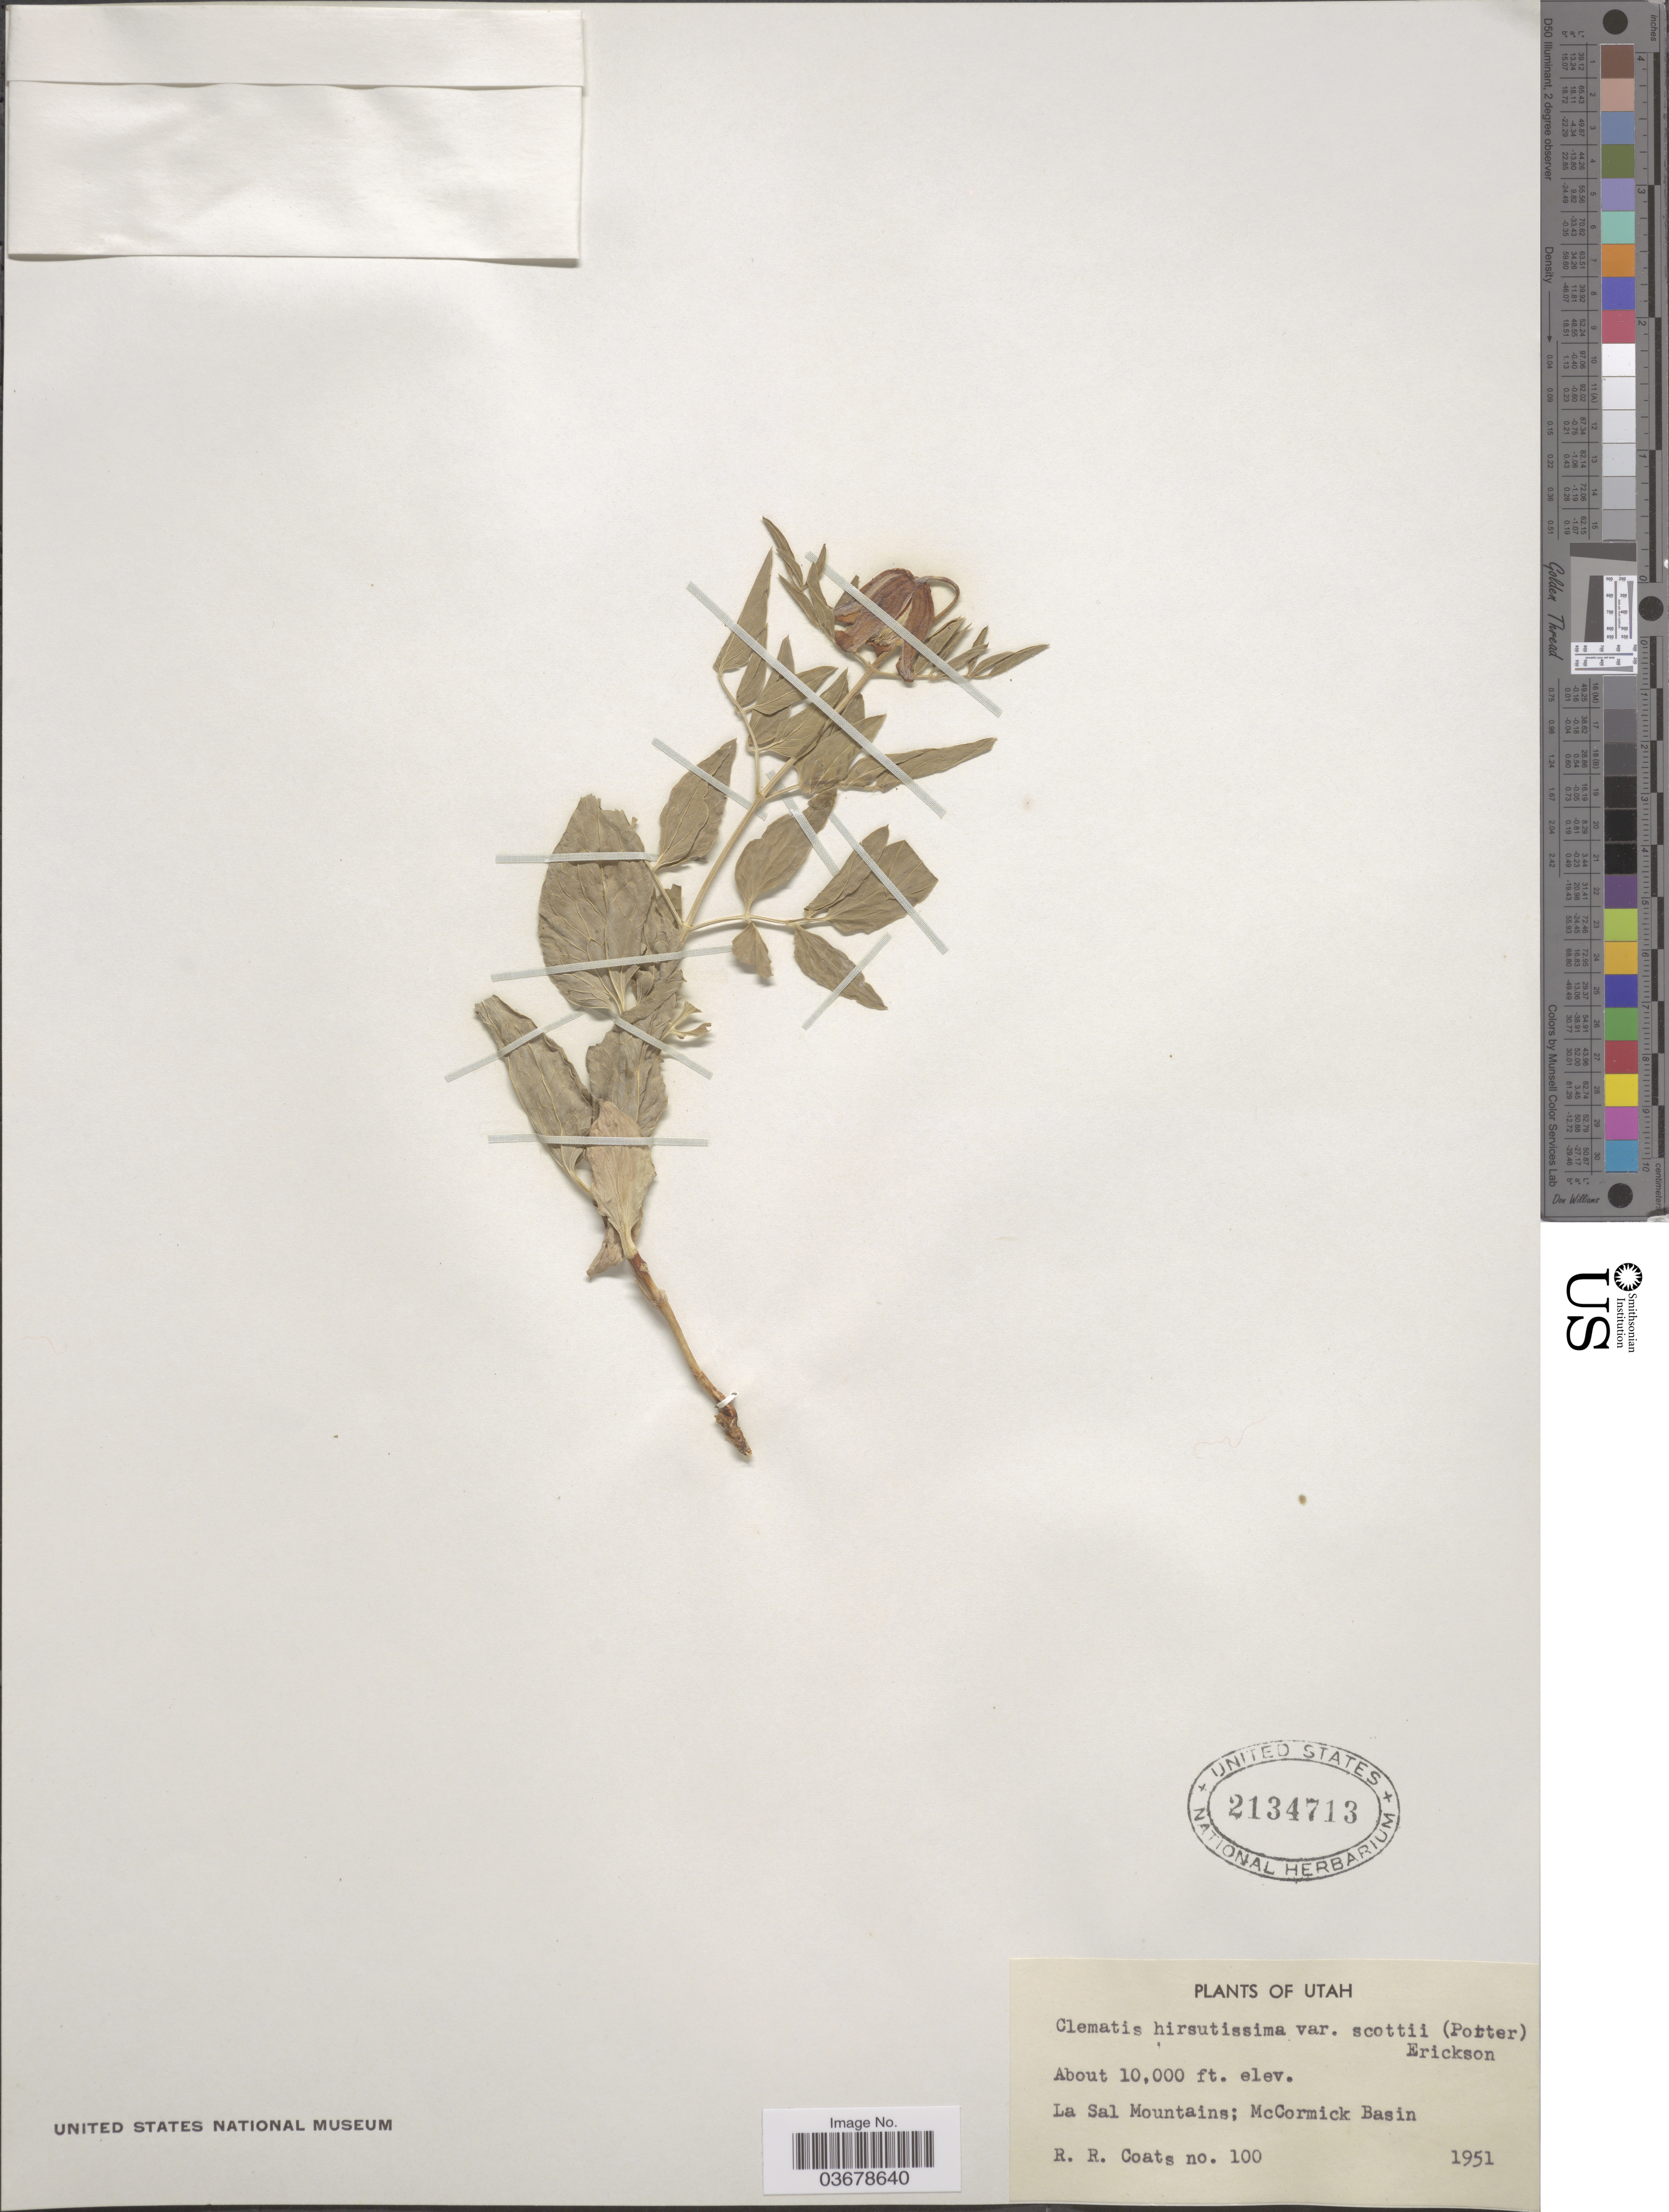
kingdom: Plantae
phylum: Tracheophyta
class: Magnoliopsida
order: Ranunculales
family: Ranunculaceae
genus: Clematis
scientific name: Clematis viorna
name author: L.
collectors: R. Coats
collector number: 100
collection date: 1951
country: United States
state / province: Utah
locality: La Sal Mountains; McCormick Basin.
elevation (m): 3048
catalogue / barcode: US 2134713